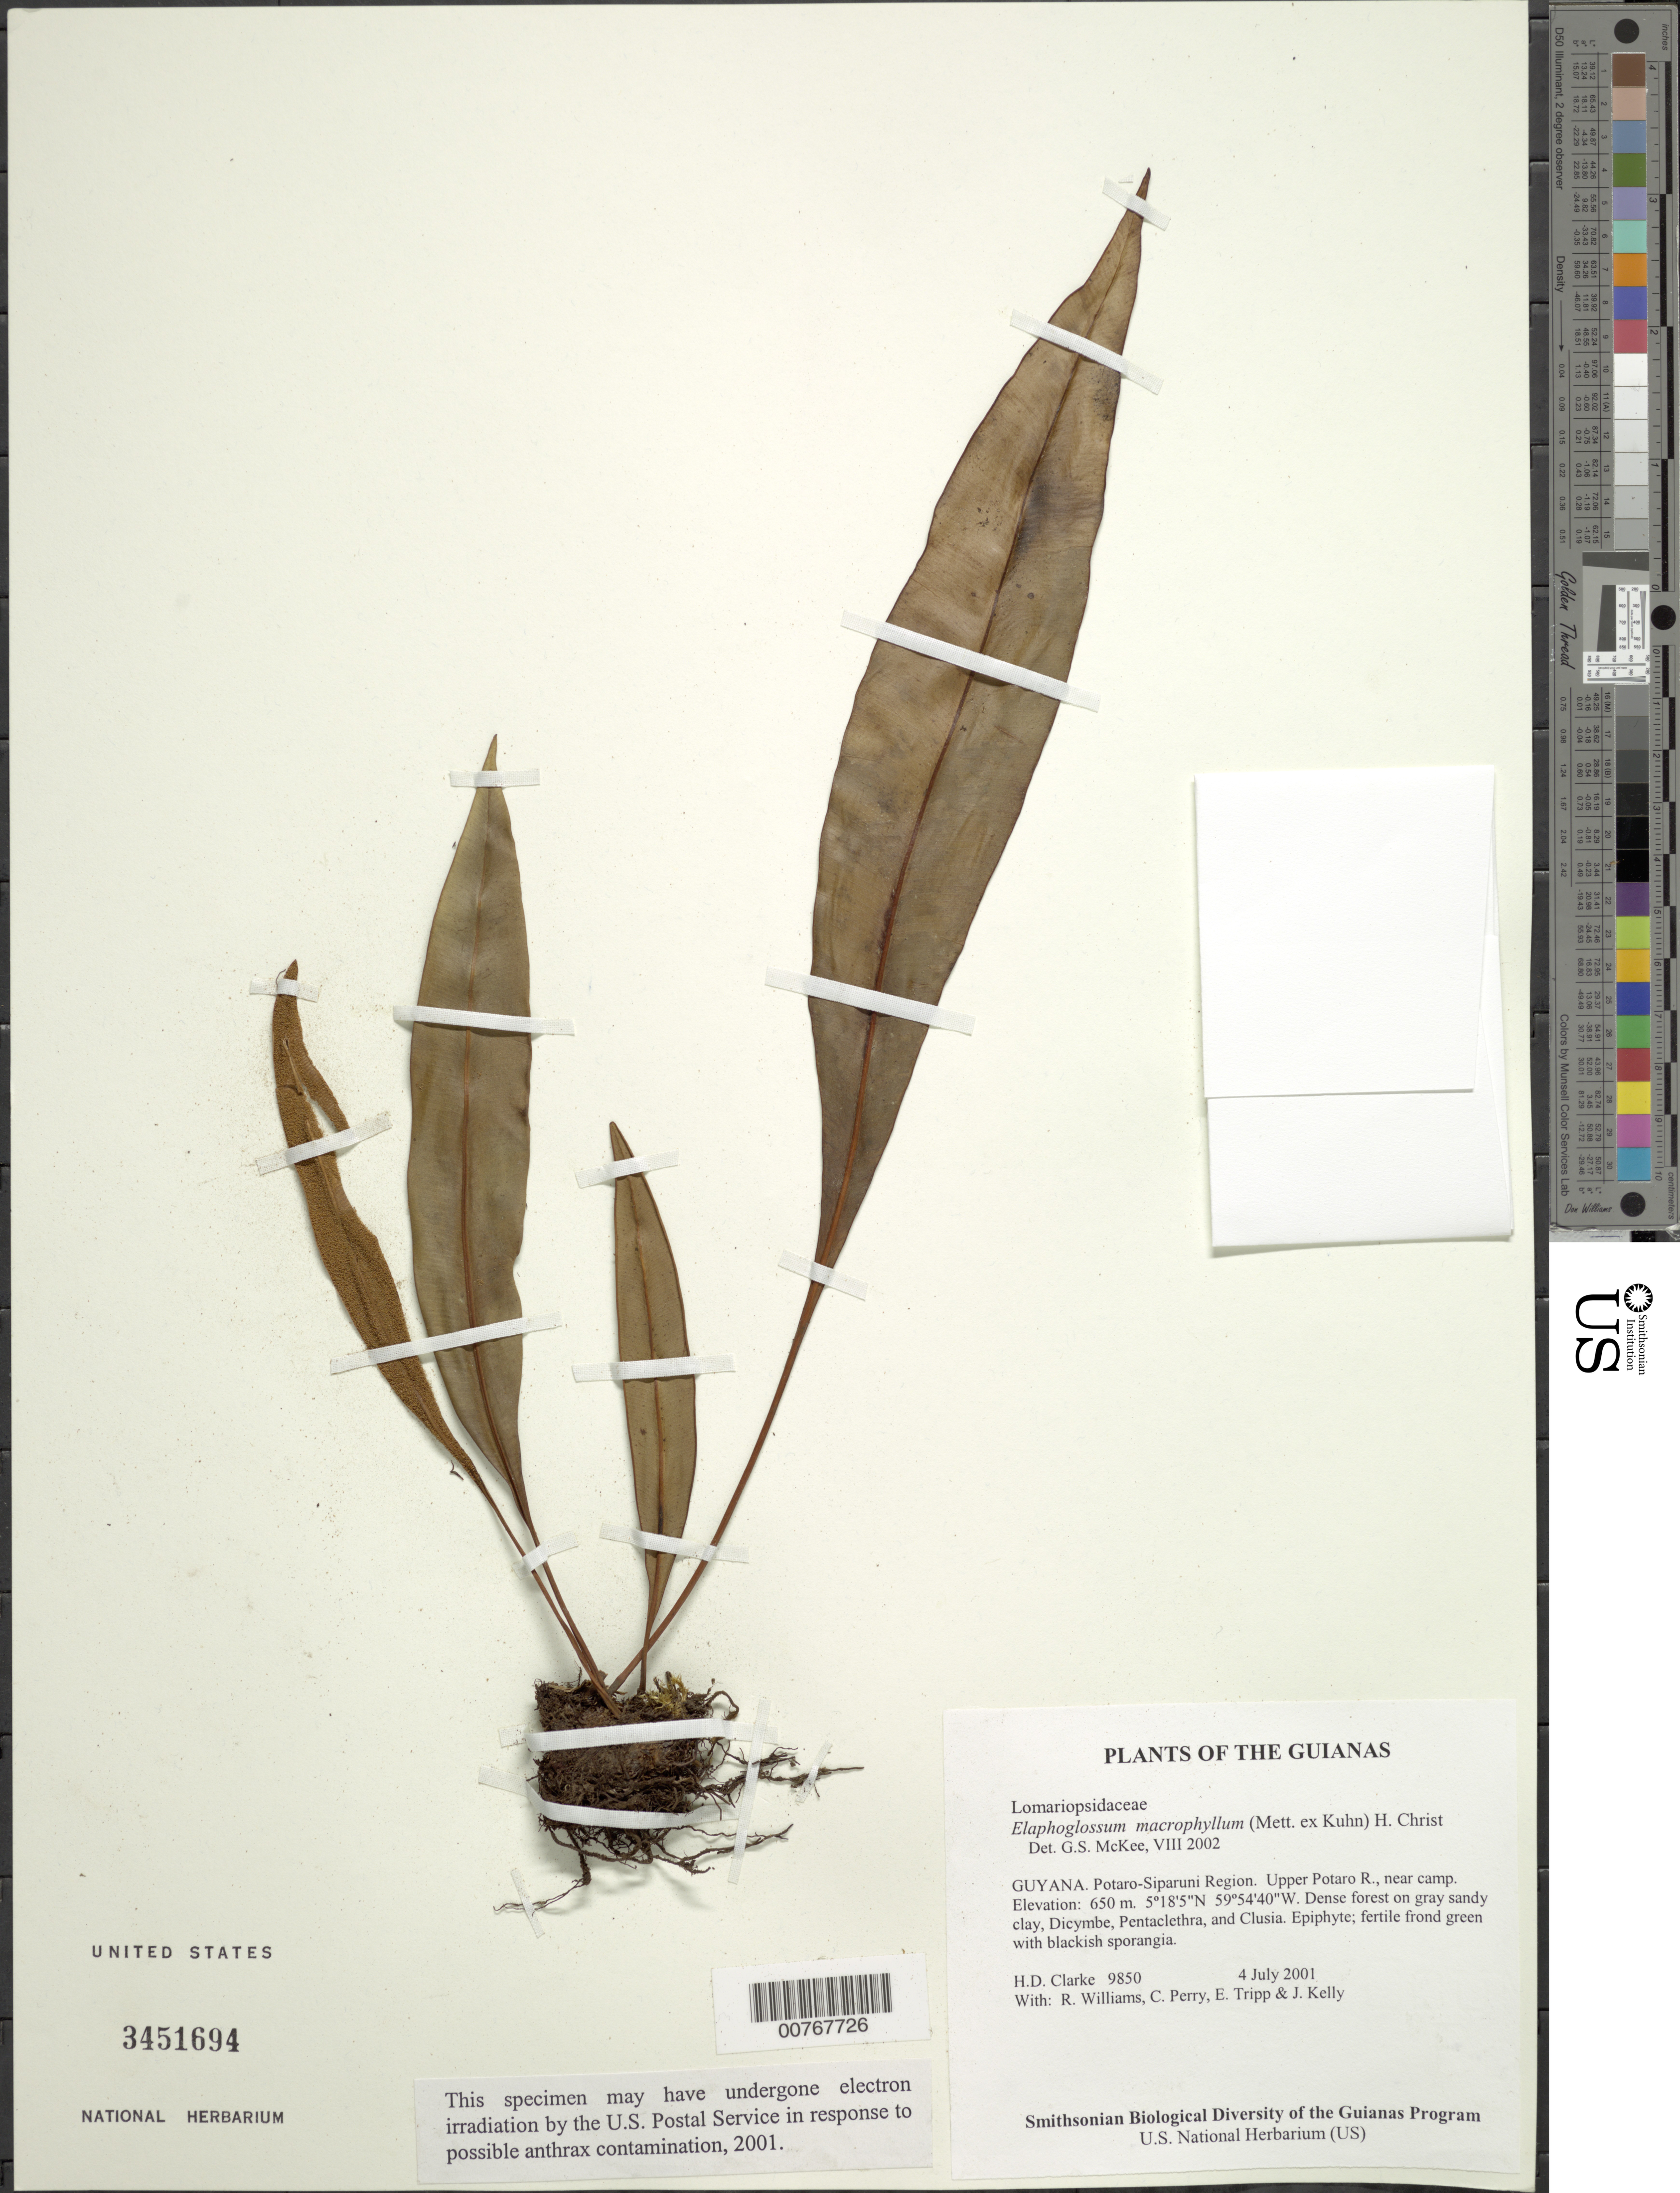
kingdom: Plantae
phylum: Tracheophyta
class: Polypodiopsida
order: Polypodiales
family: Dryopteridaceae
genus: Elaphoglossum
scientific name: Elaphoglossum macrophyllum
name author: (Mett. ex Kuhn) Christ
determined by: McKee, G. S., (US), NMNH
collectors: H. D. Clarke, R. Williams, C. Perry, E. Tripp & J. Kelly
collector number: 9850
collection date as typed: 4 July 2001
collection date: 2001-07-04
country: Guyana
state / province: Potaro-Siparuni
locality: Upper Potaro R., near camp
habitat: Dense forest on gray sandy clay, Dicymbe, Pentaclethra, and Clusia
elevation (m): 650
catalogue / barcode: US 3451694